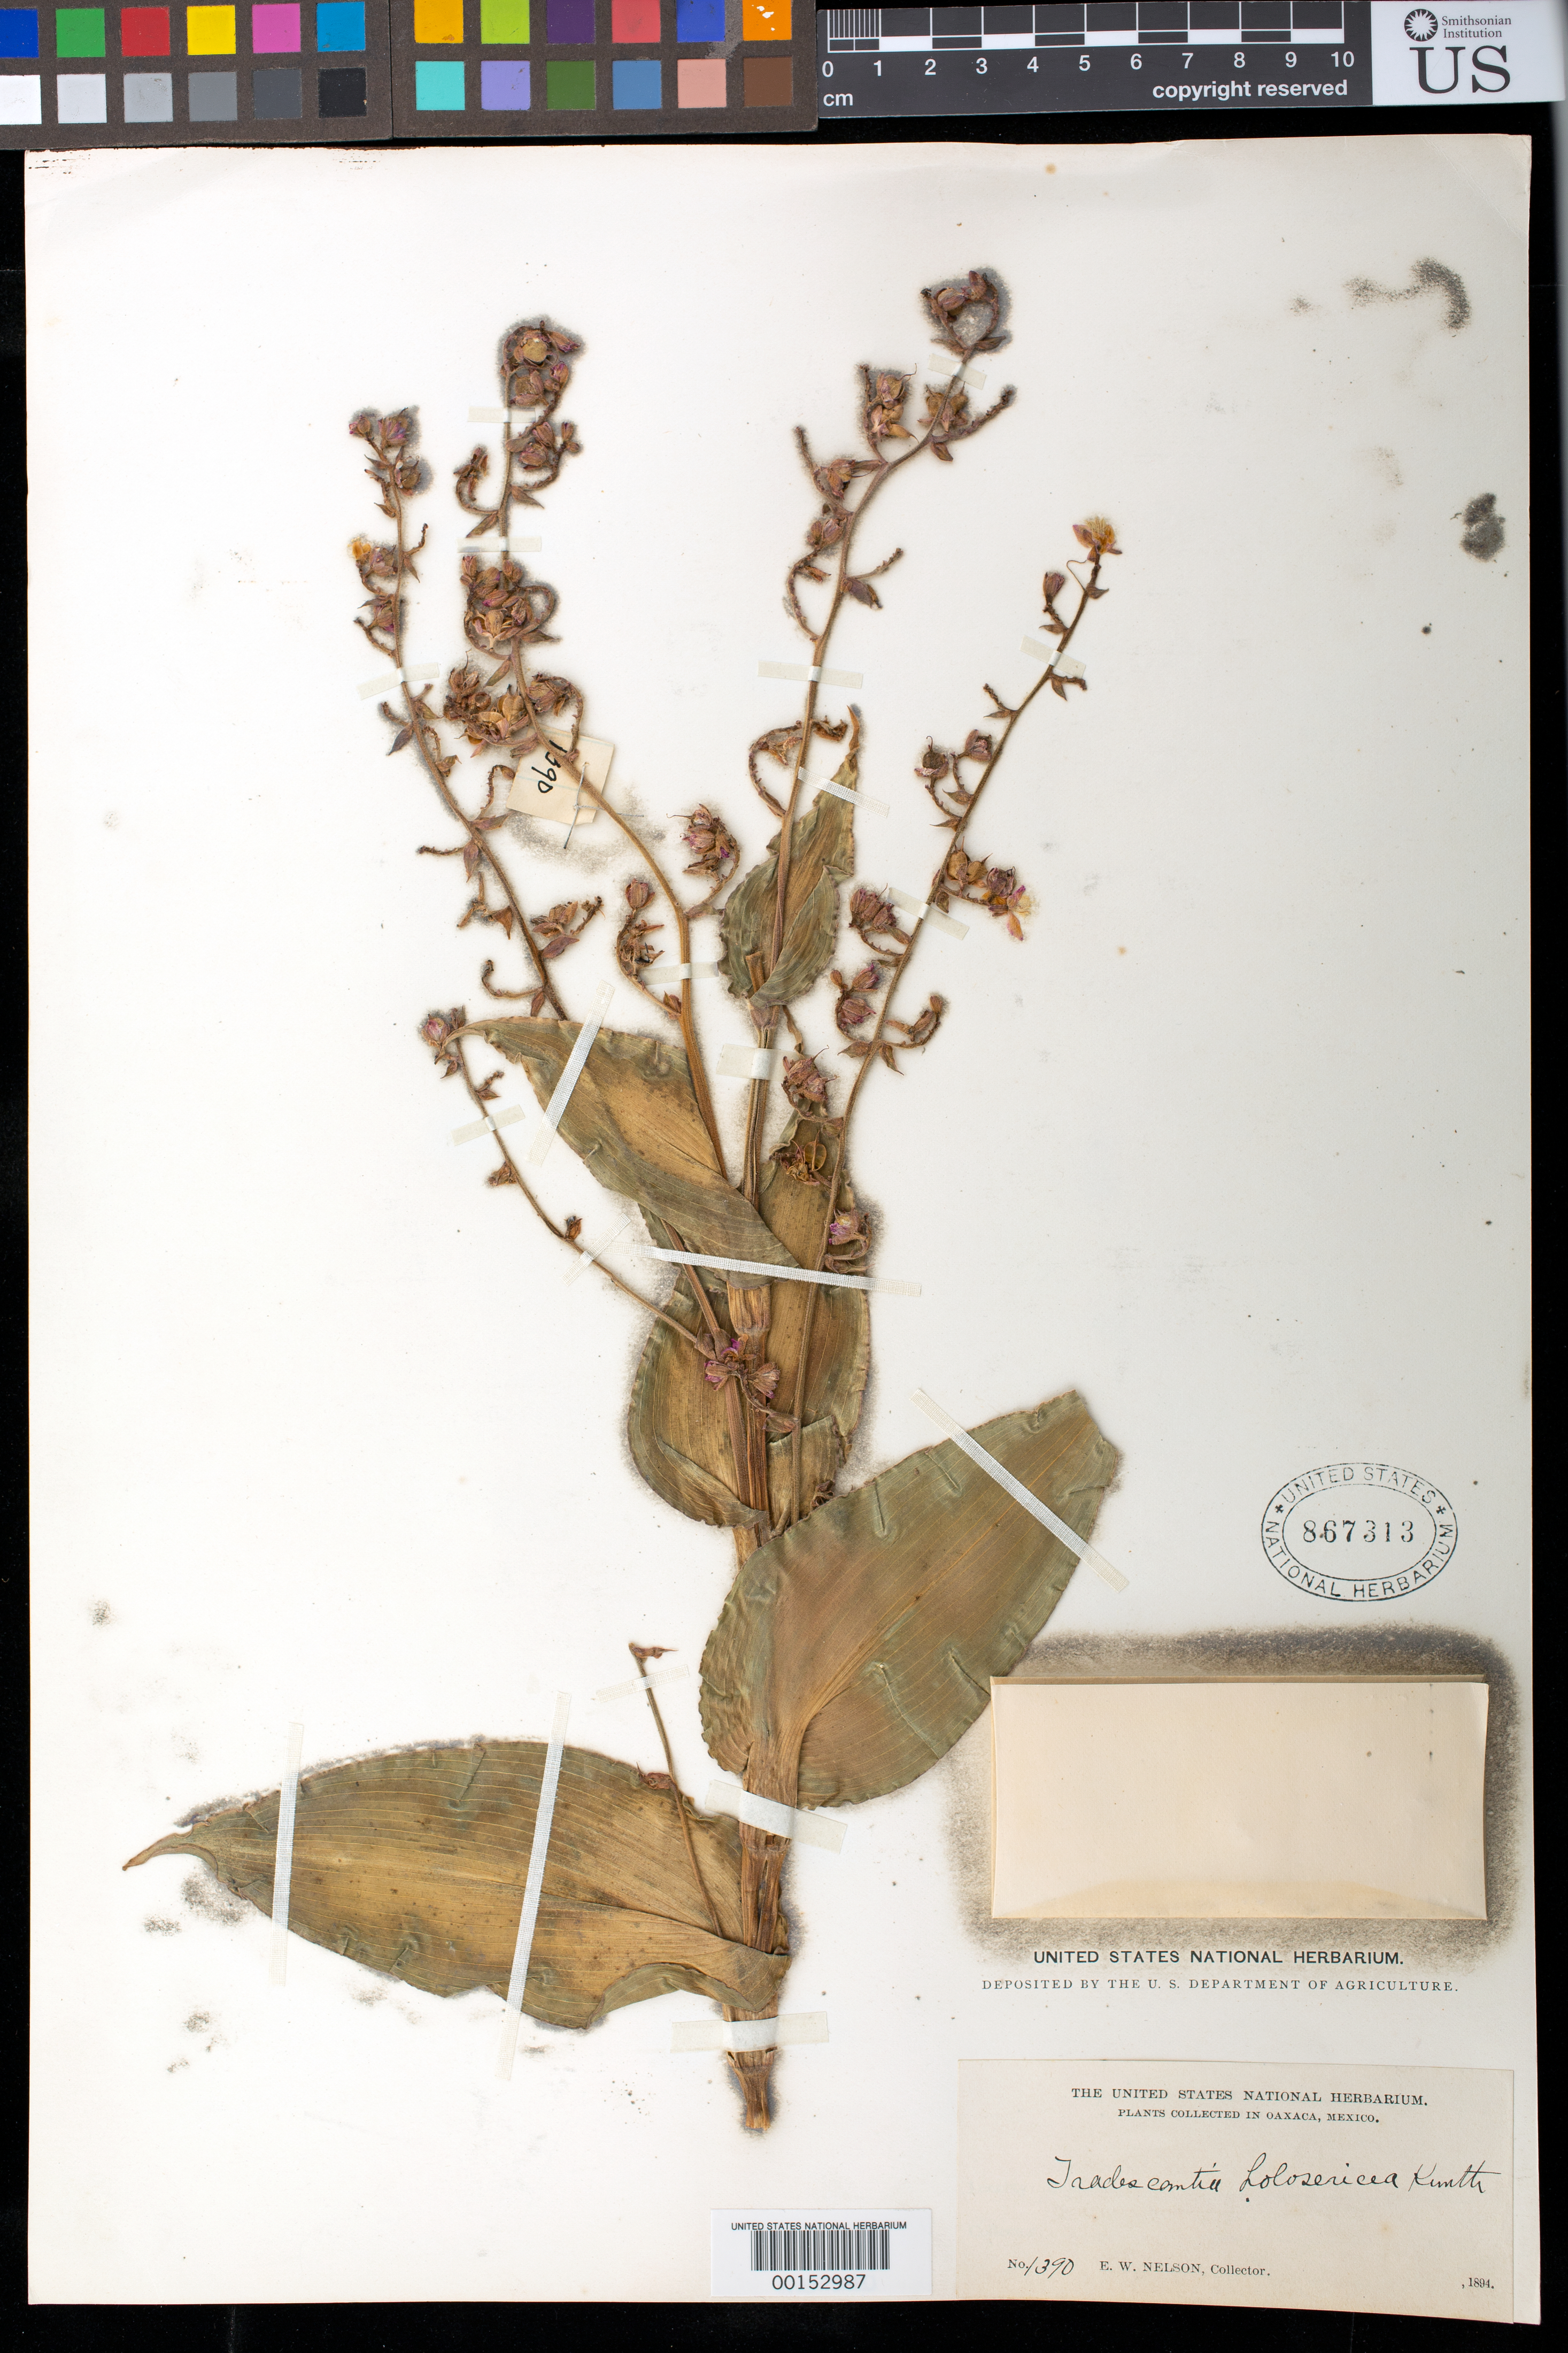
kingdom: Plantae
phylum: Tracheophyta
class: Liliopsida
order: Commelinales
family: Commelinaceae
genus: Thyrsanthemum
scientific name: Thyrsanthemum floribundum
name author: (M. Martens & Galeotti) Pichon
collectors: E. W. Nelson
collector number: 1390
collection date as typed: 1894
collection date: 1894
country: Mexico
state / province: Oaxaca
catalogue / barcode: US 867313